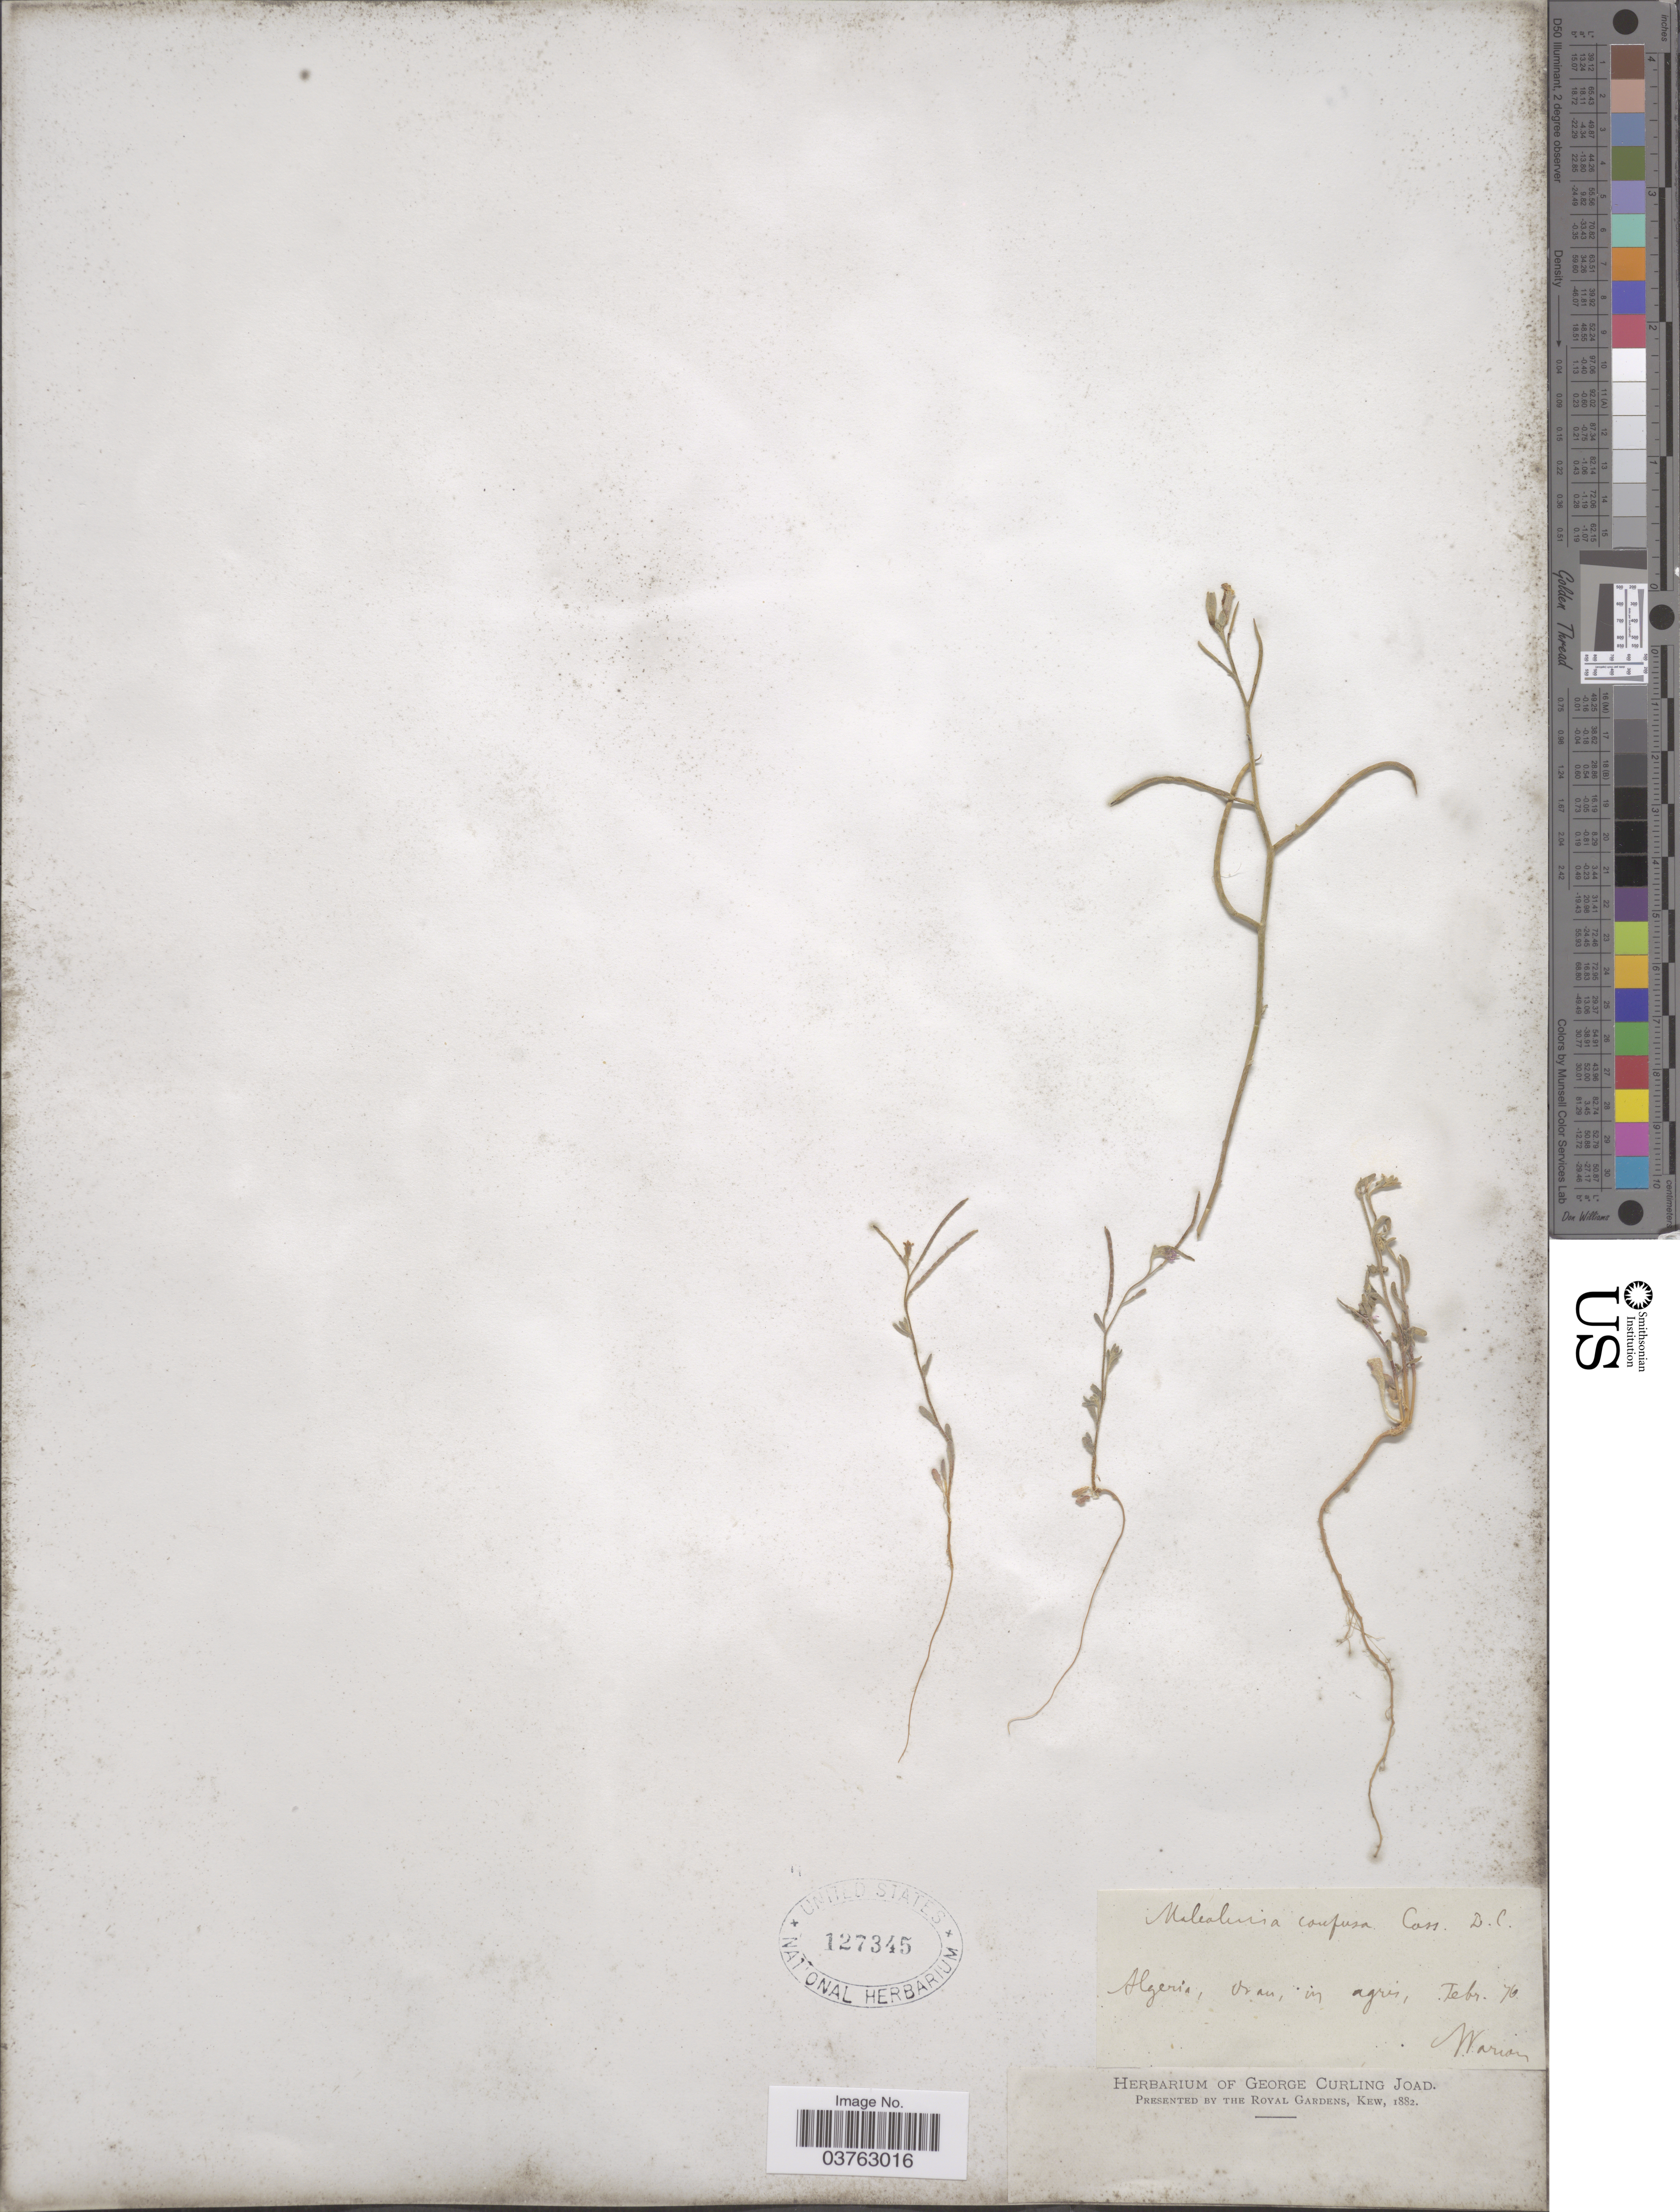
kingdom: Plantae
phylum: Tracheophyta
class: Magnoliopsida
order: Brassicales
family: Brassicaceae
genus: Malcolmia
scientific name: Malcolmia confusa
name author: Boiss.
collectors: A. Warion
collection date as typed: Transcribed d/m/y: /2/76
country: Algeria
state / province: Oran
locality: Oran, in agris.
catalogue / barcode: US 127345